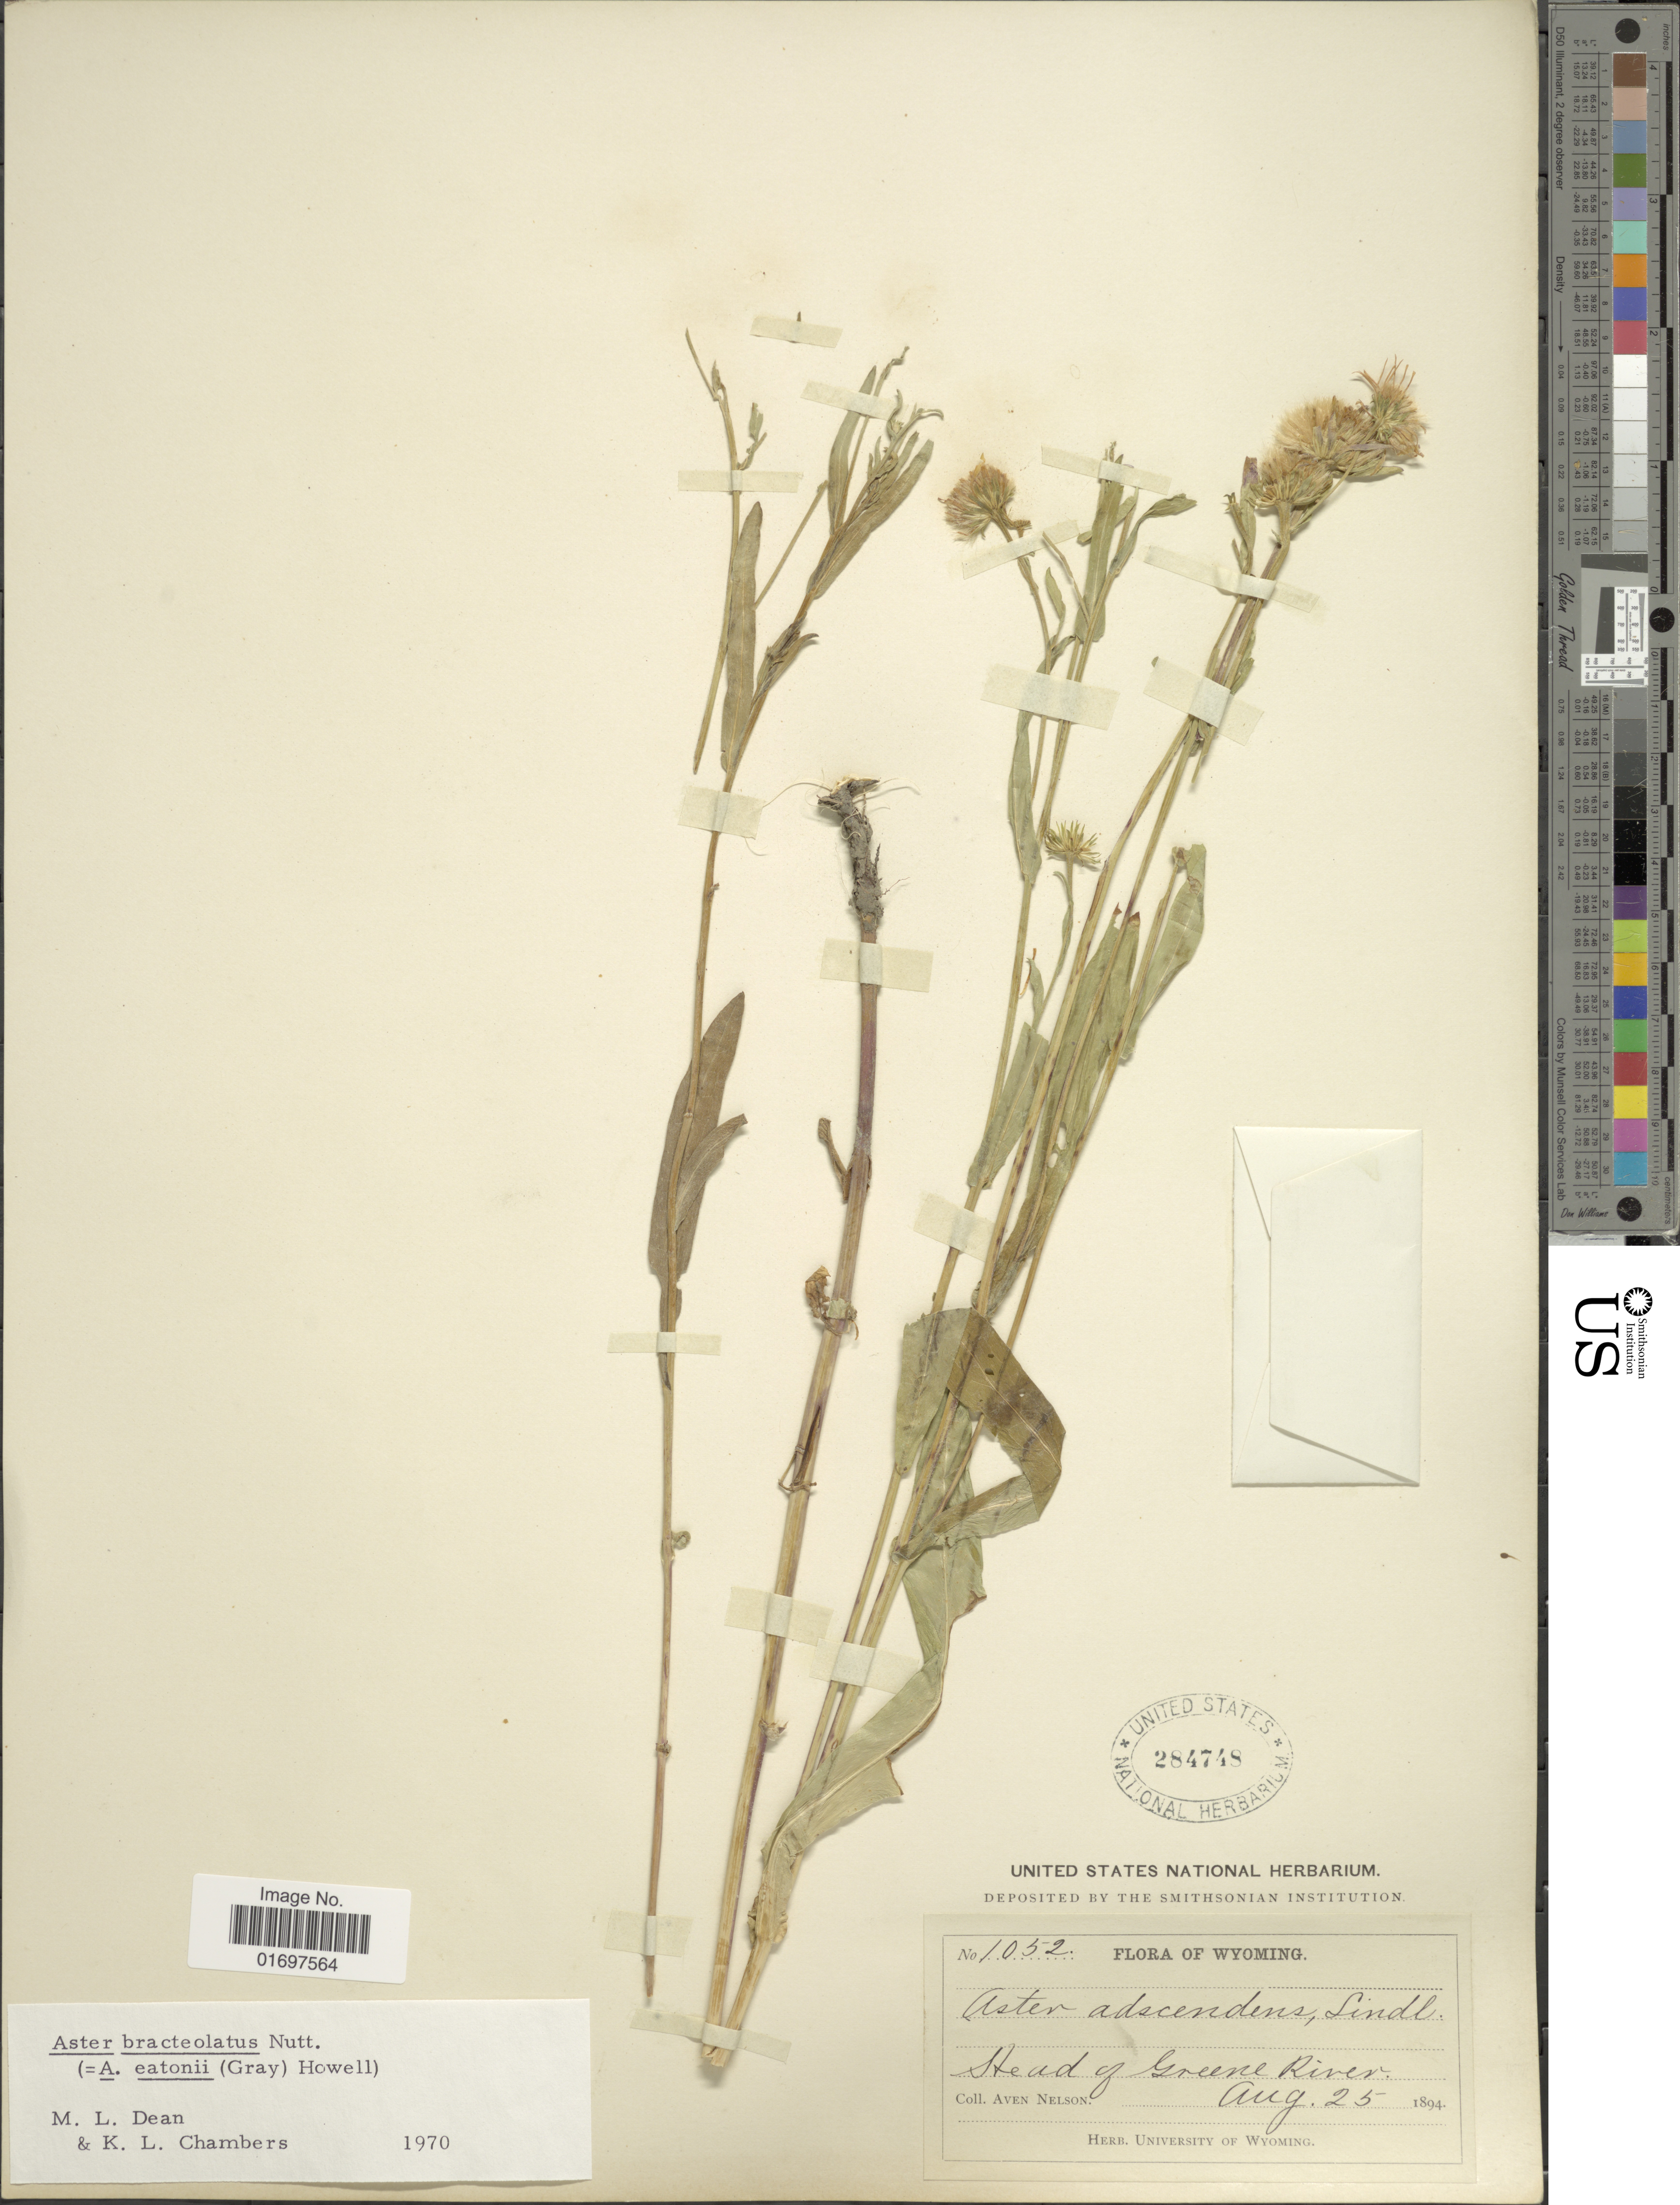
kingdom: Plantae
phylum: Tracheophyta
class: Magnoliopsida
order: Asterales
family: Asteraceae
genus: Symphyotrichum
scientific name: Symphyotrichum bracteolatum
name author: (Nutt.) G.L. Nesom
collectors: A. Nelson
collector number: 1052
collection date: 1894-08-25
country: United States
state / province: Wyoming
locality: Head of Greene River.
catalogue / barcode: US 284748